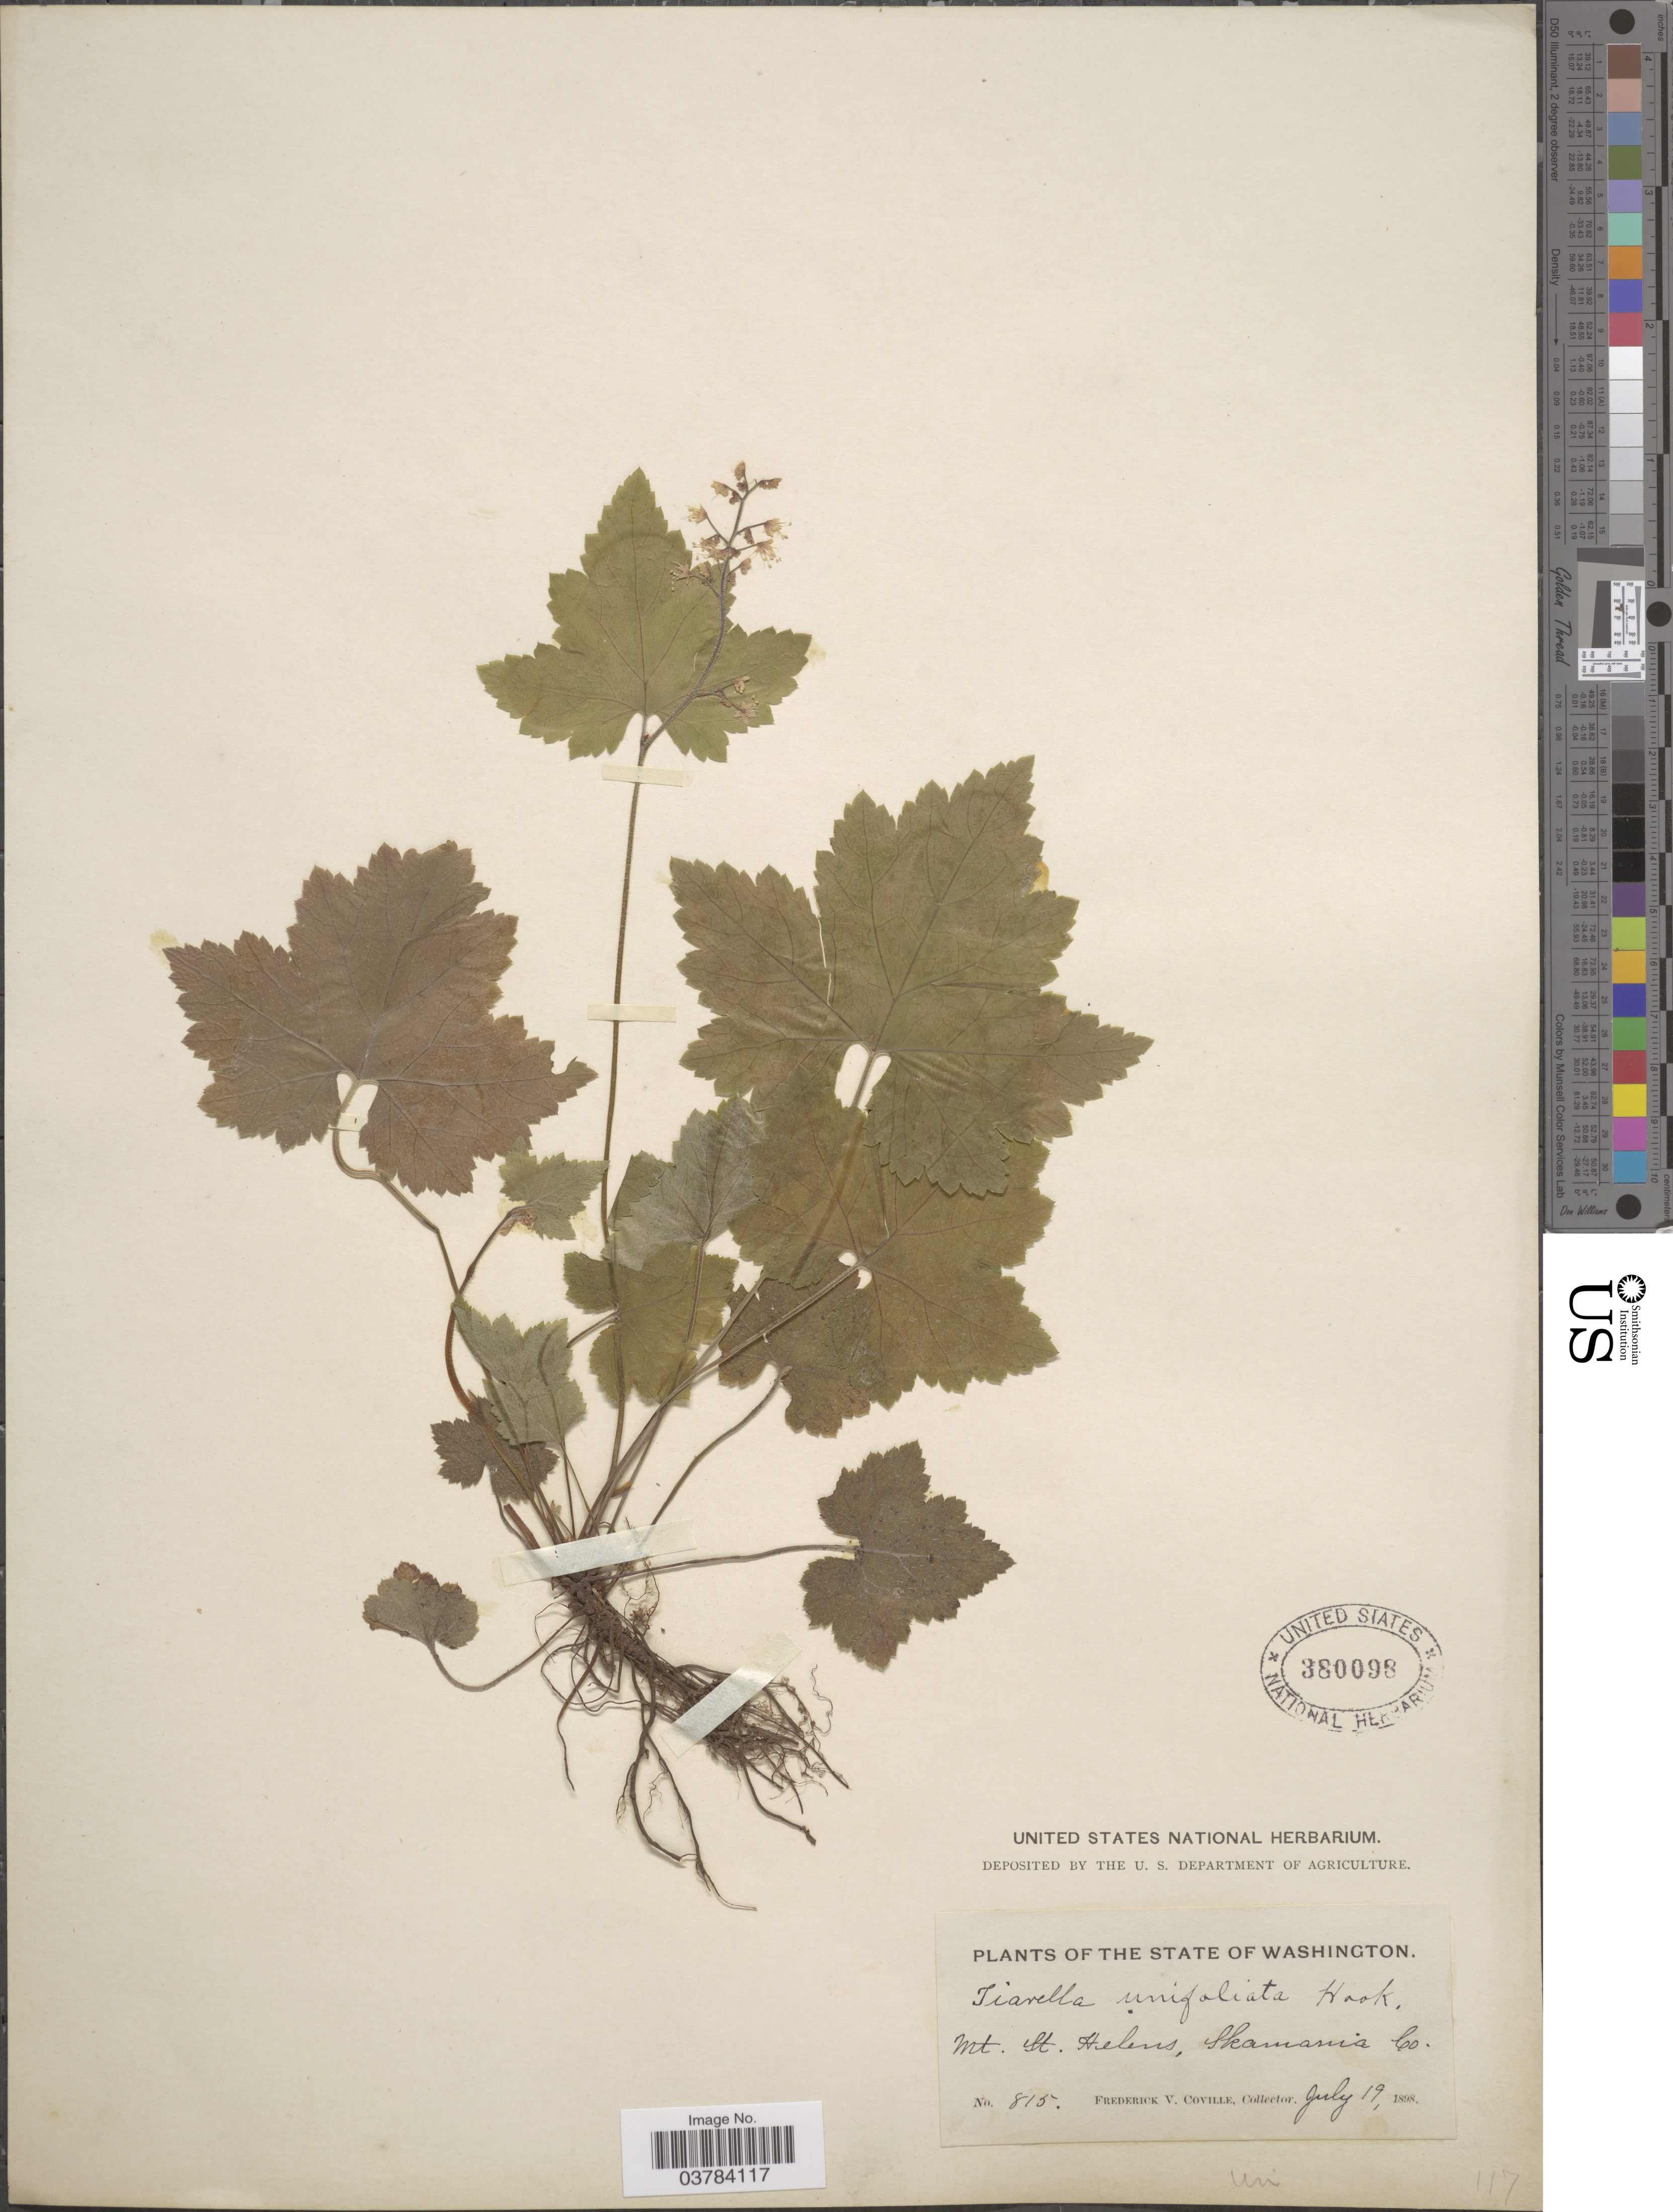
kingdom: Plantae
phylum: Tracheophyta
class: Magnoliopsida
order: Saxifragales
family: Saxifragaceae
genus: Tiarella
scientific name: Tiarella unifoliata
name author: Hook.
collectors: F. V. Coville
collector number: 815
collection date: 1898-07-19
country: United States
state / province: Washington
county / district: Skamania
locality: Mt. St. Helens, Skamania Co.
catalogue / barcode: US 380098